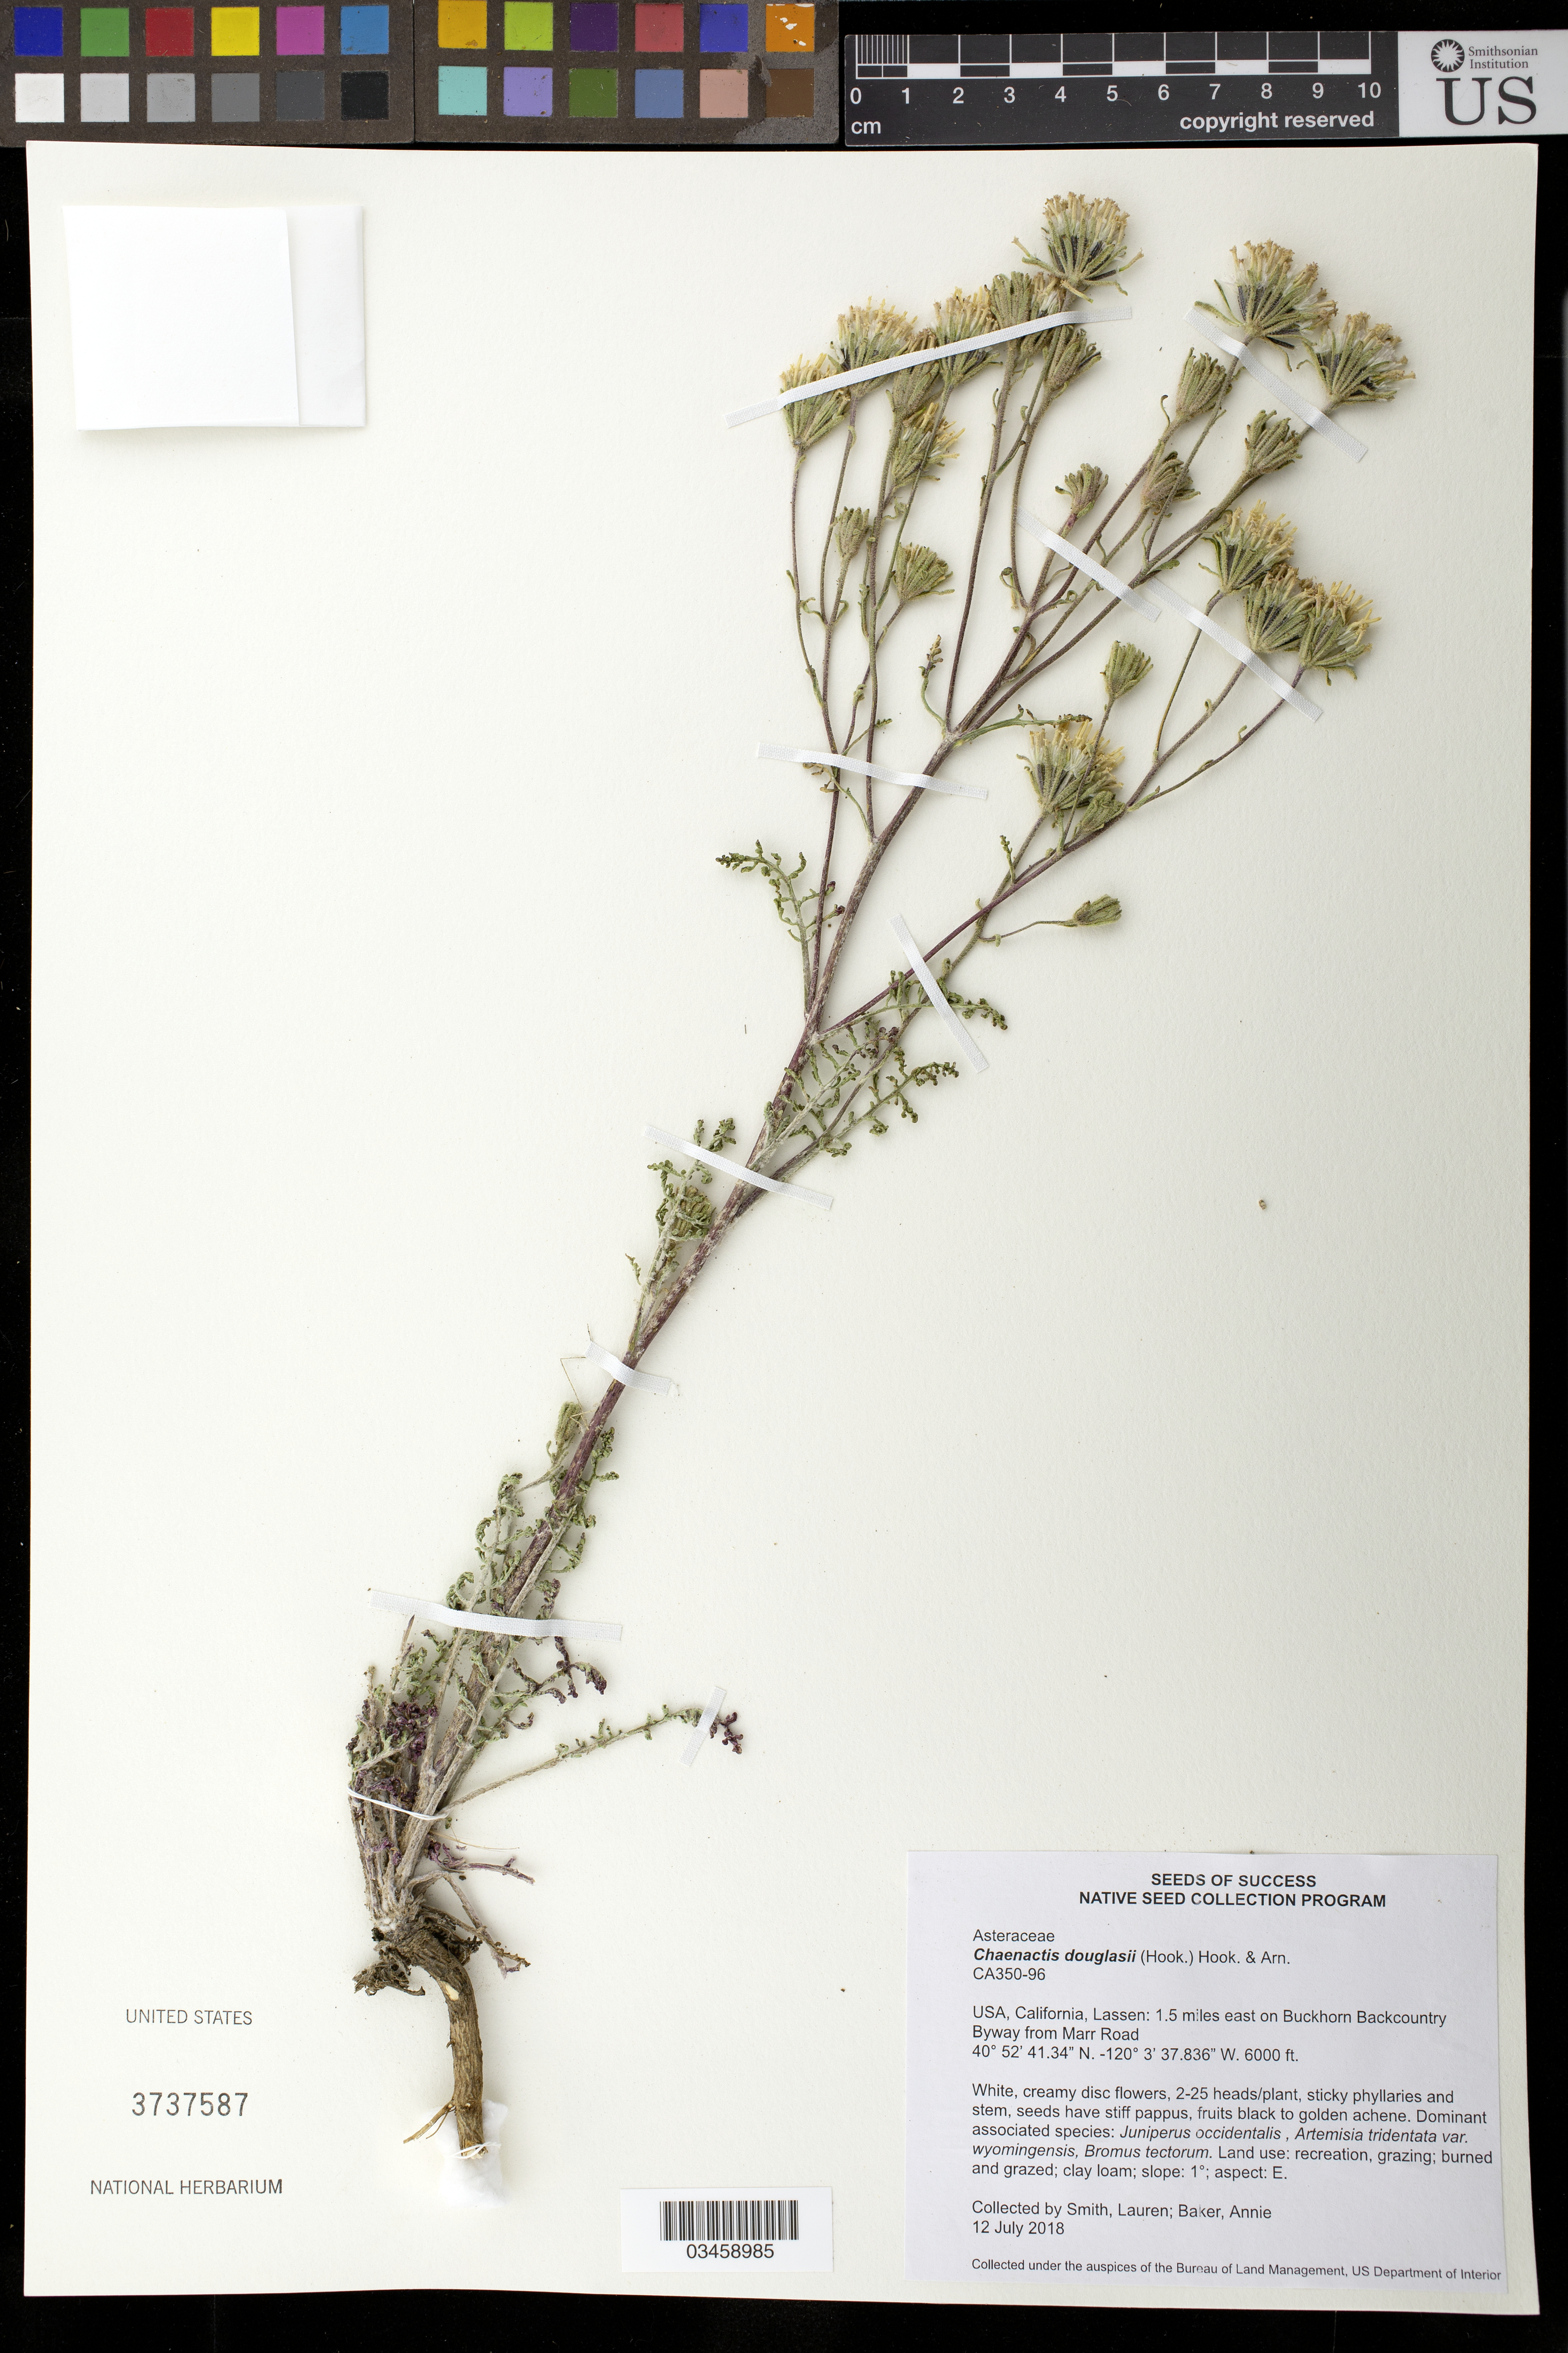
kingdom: Plantae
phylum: Tracheophyta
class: Magnoliopsida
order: Asterales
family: Asteraceae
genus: Chaenactis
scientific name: Chaenactis douglasii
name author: Hook. & Arn.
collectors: L. Smith & A. Baker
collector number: CA350-96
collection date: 2018-07-12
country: United States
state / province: California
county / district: Lassen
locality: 1.5 mi. E on Buckhorn Backcountry Byway from Marr Road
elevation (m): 1829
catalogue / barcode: US 3737587